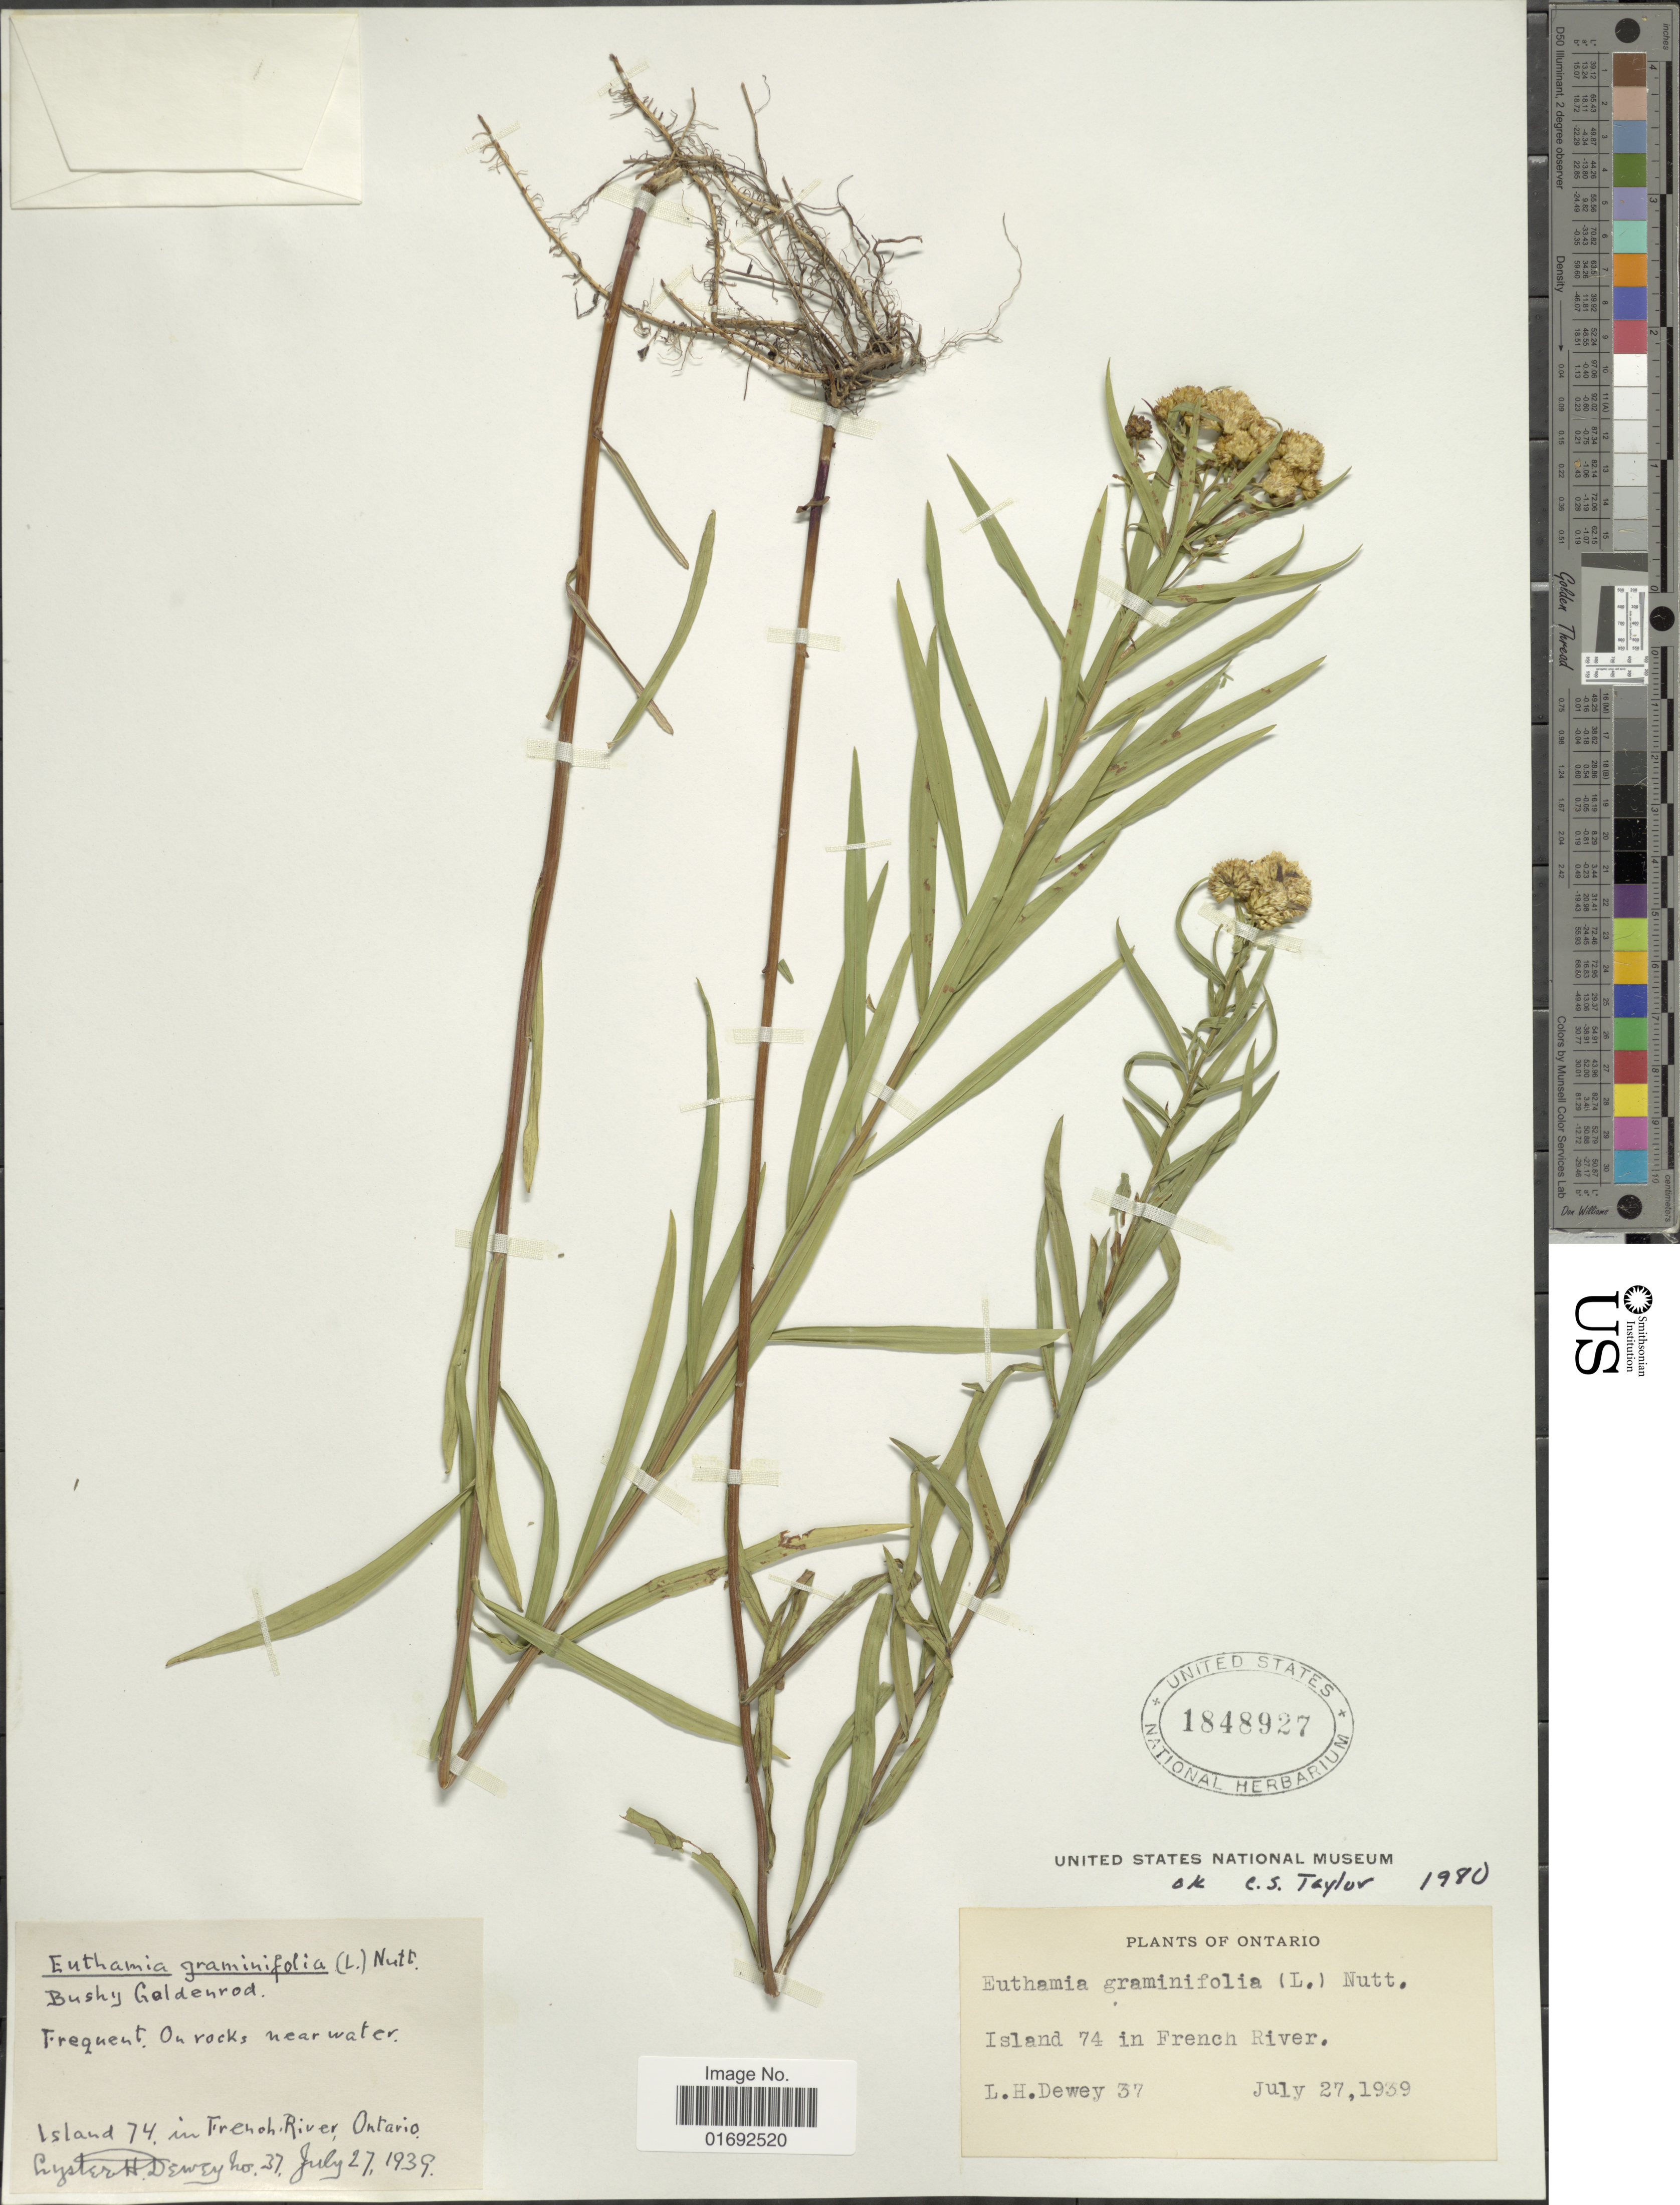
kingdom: Plantae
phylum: Tracheophyta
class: Magnoliopsida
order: Asterales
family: Asteraceae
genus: Euthamia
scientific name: Euthamia graminifolia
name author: (L.) Nutt.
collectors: L. H. Dewey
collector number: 37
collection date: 1939-07-27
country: Canada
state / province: Ontario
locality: Island 74 in French River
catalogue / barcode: US 1848927